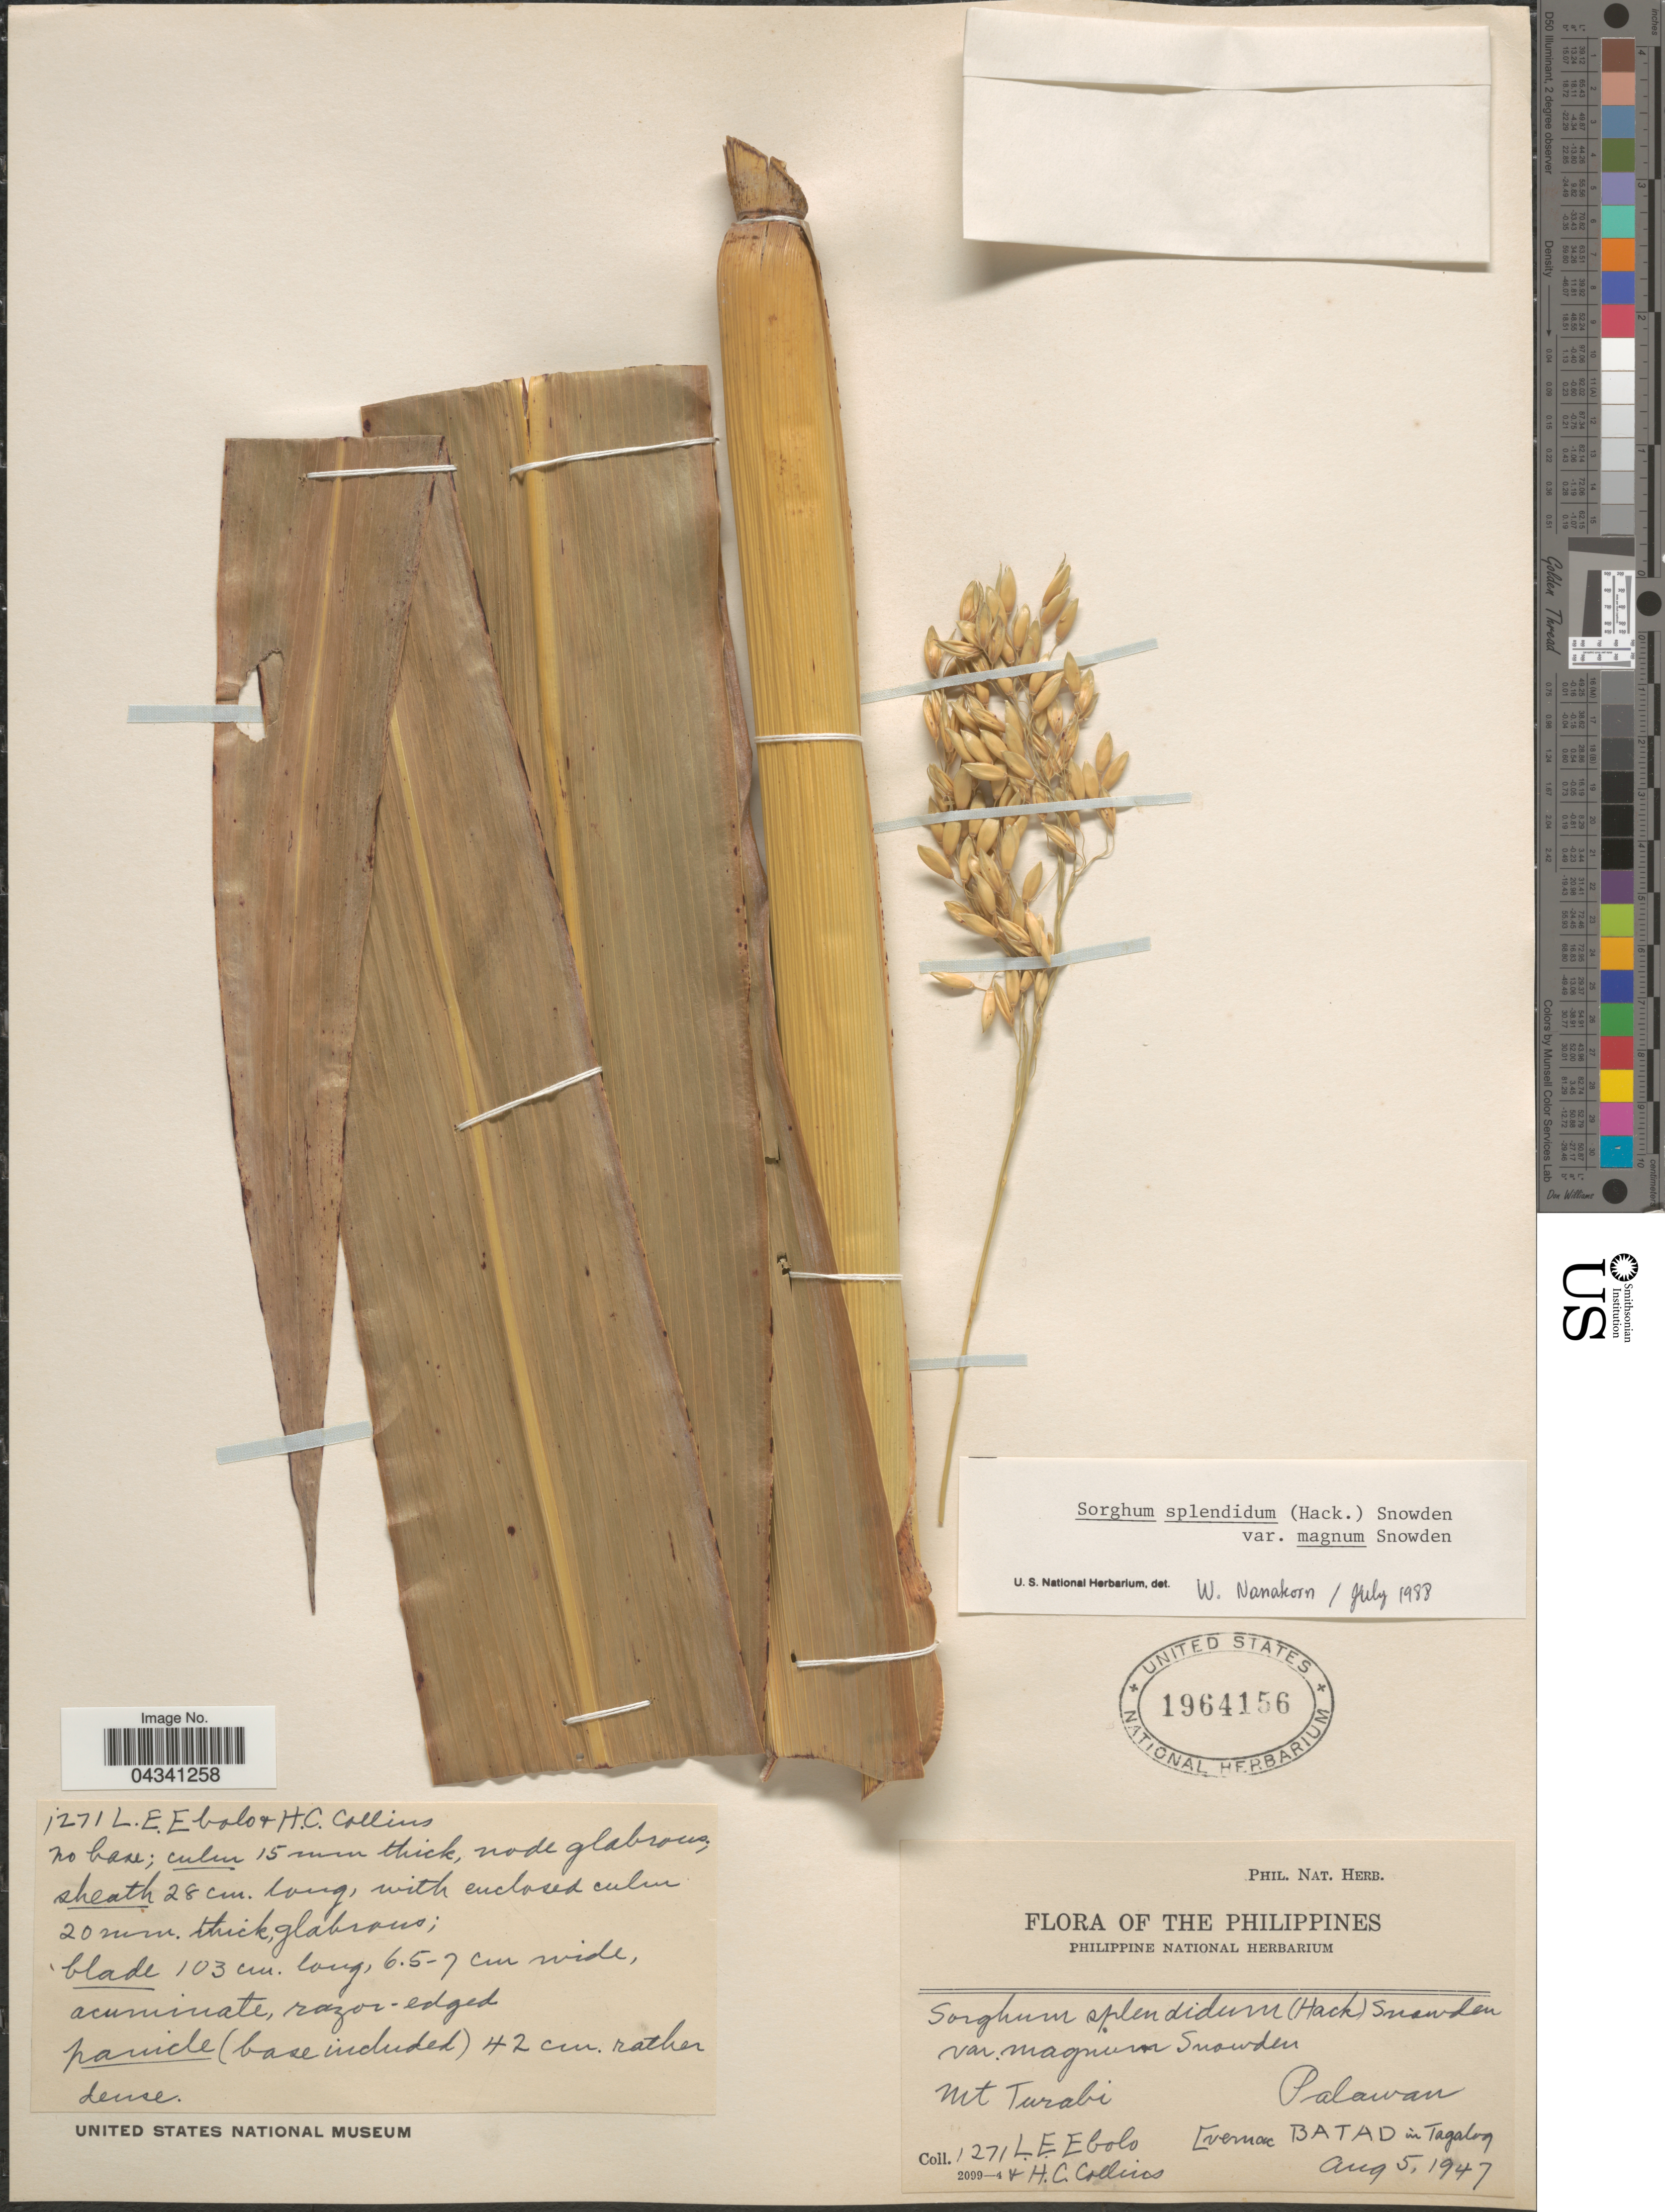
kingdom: Plantae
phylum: Tracheophyta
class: Liliopsida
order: Poales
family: Poaceae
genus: Sorghum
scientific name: Sorghum bicolor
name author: (L.) Moench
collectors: L. Ebalo & H. Collins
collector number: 1271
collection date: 1947-08-05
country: Philippines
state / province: Mimaropa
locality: Mt. Turabi. Palawan.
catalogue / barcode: US 1964156